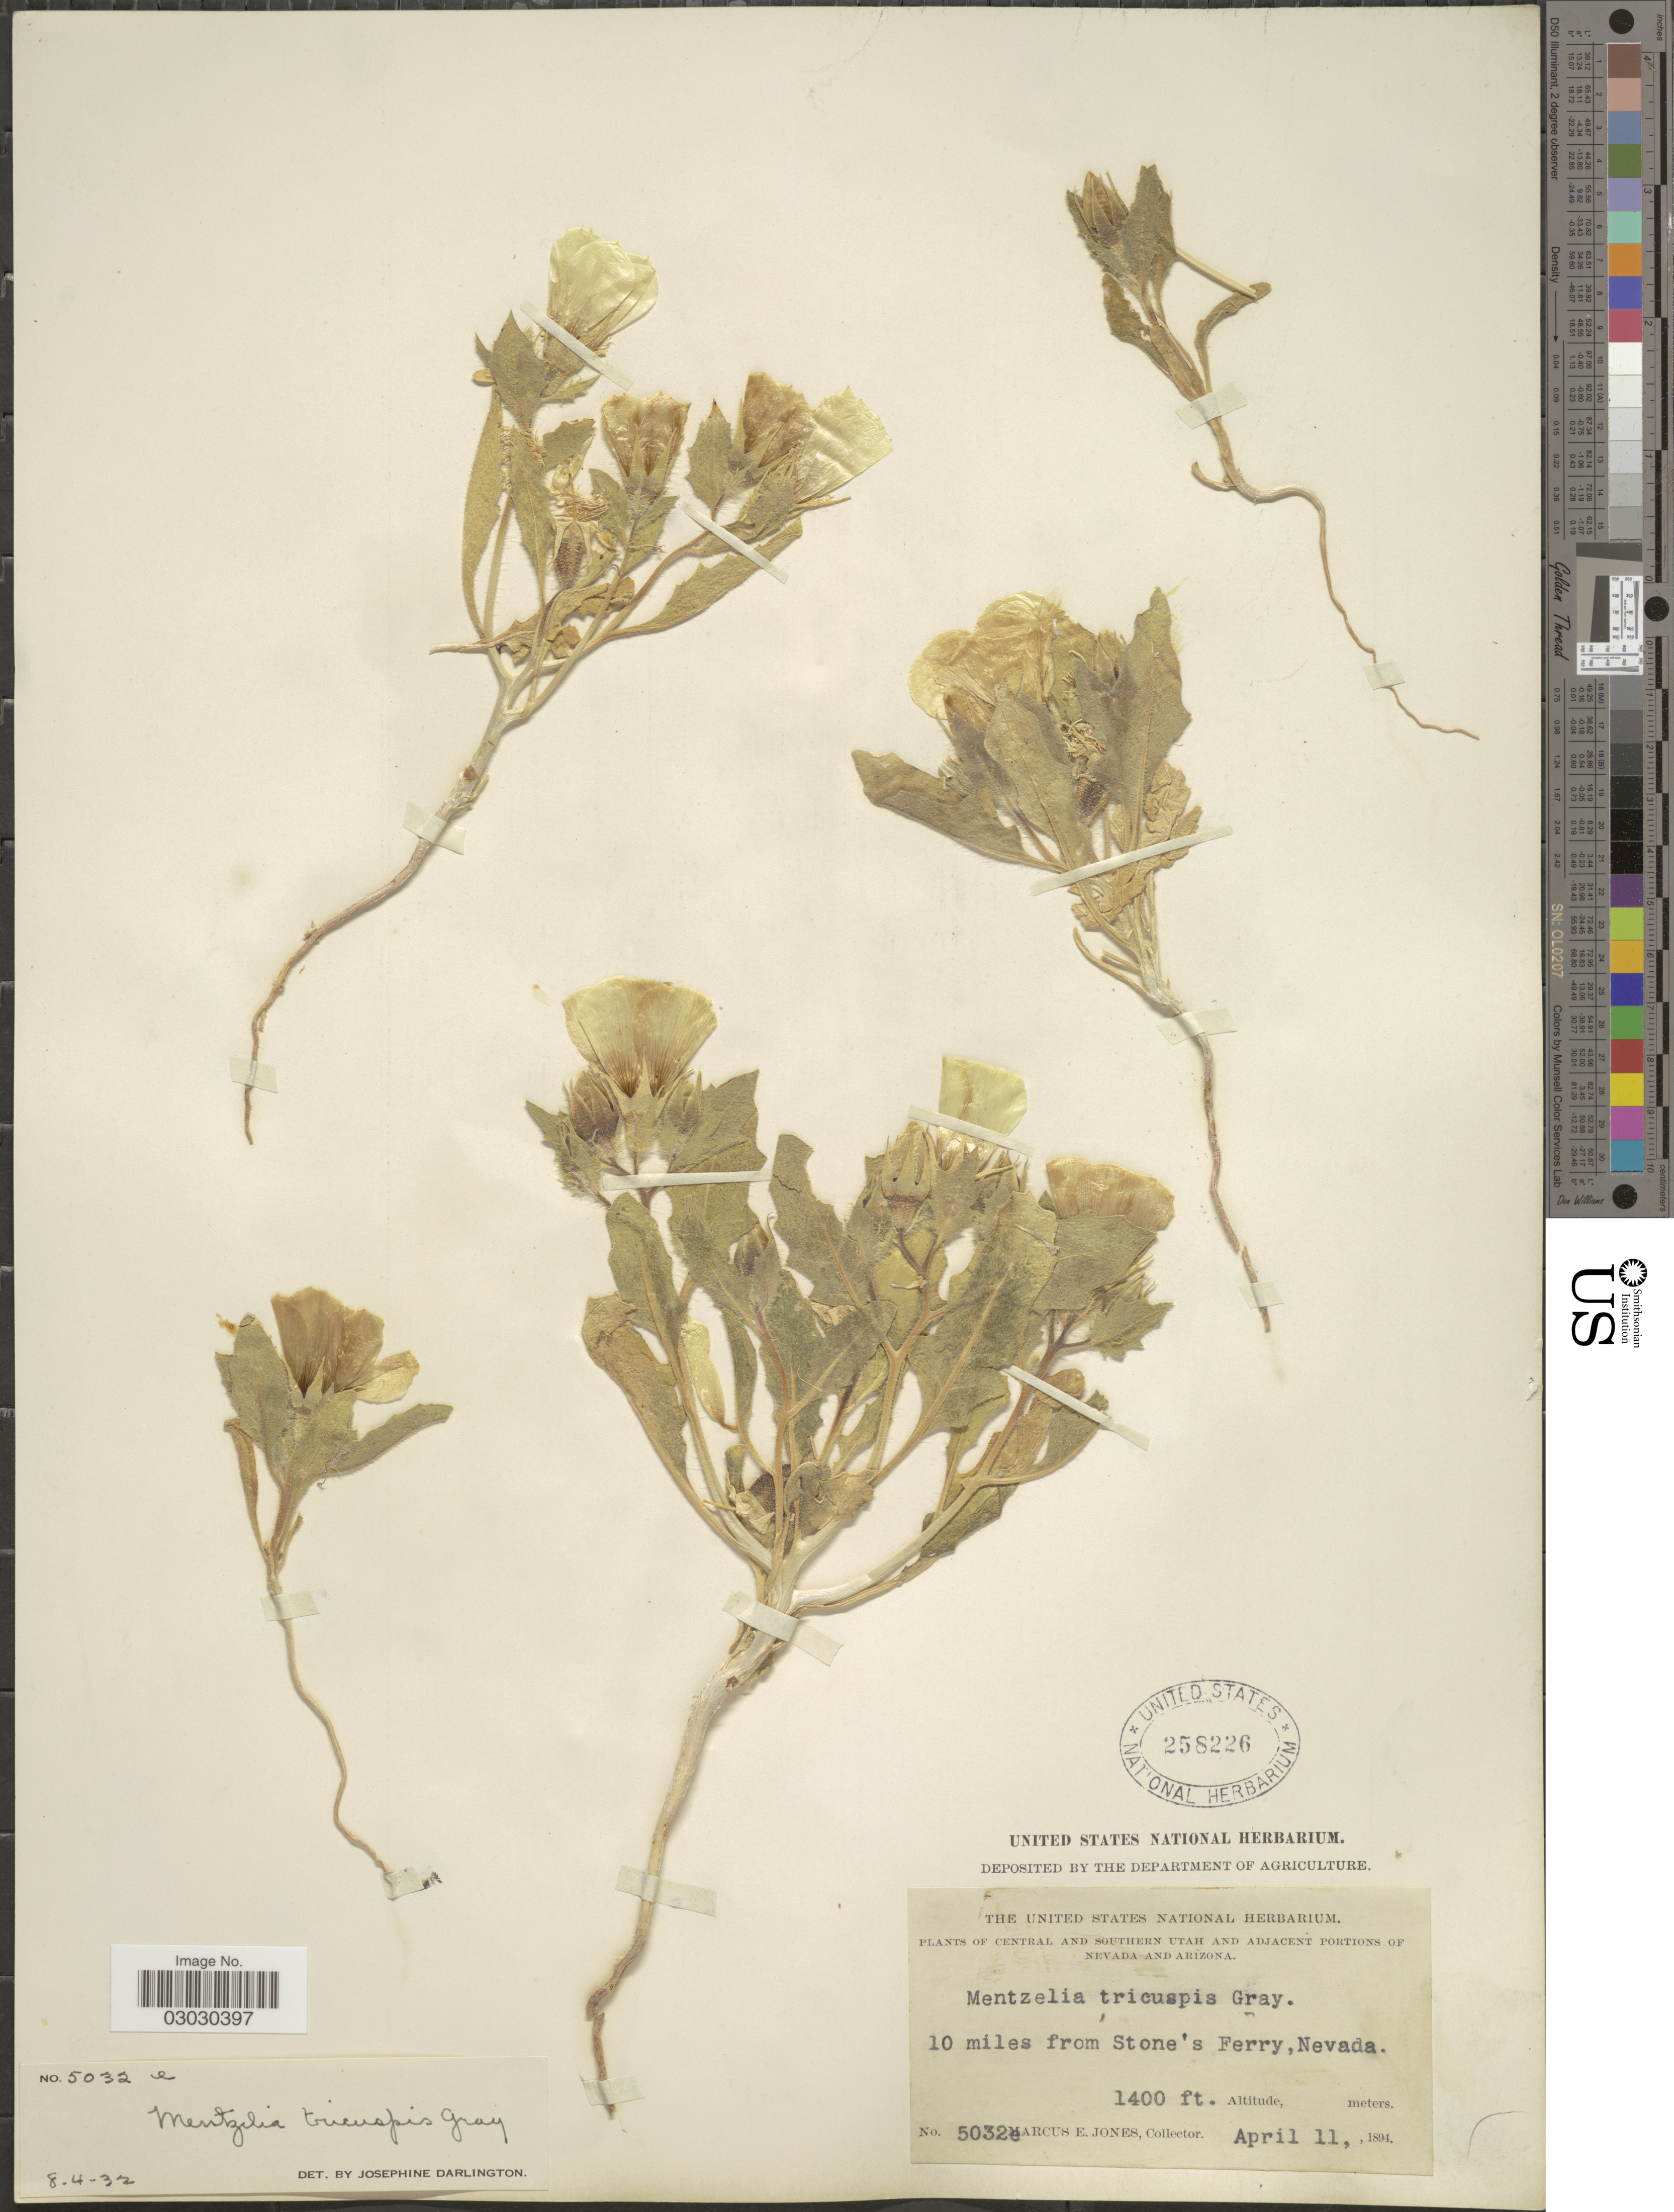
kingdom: Plantae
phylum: Tracheophyta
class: Magnoliopsida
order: Cornales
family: Loasaceae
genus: Mentzelia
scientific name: Mentzelia tricuspis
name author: A. Gray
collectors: M. E. Jones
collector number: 5032c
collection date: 1894-04-11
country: United States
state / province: Nevada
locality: Adjacent portions of Nevada. 10 miles from Stone's Ferry.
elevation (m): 427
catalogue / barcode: US 258226